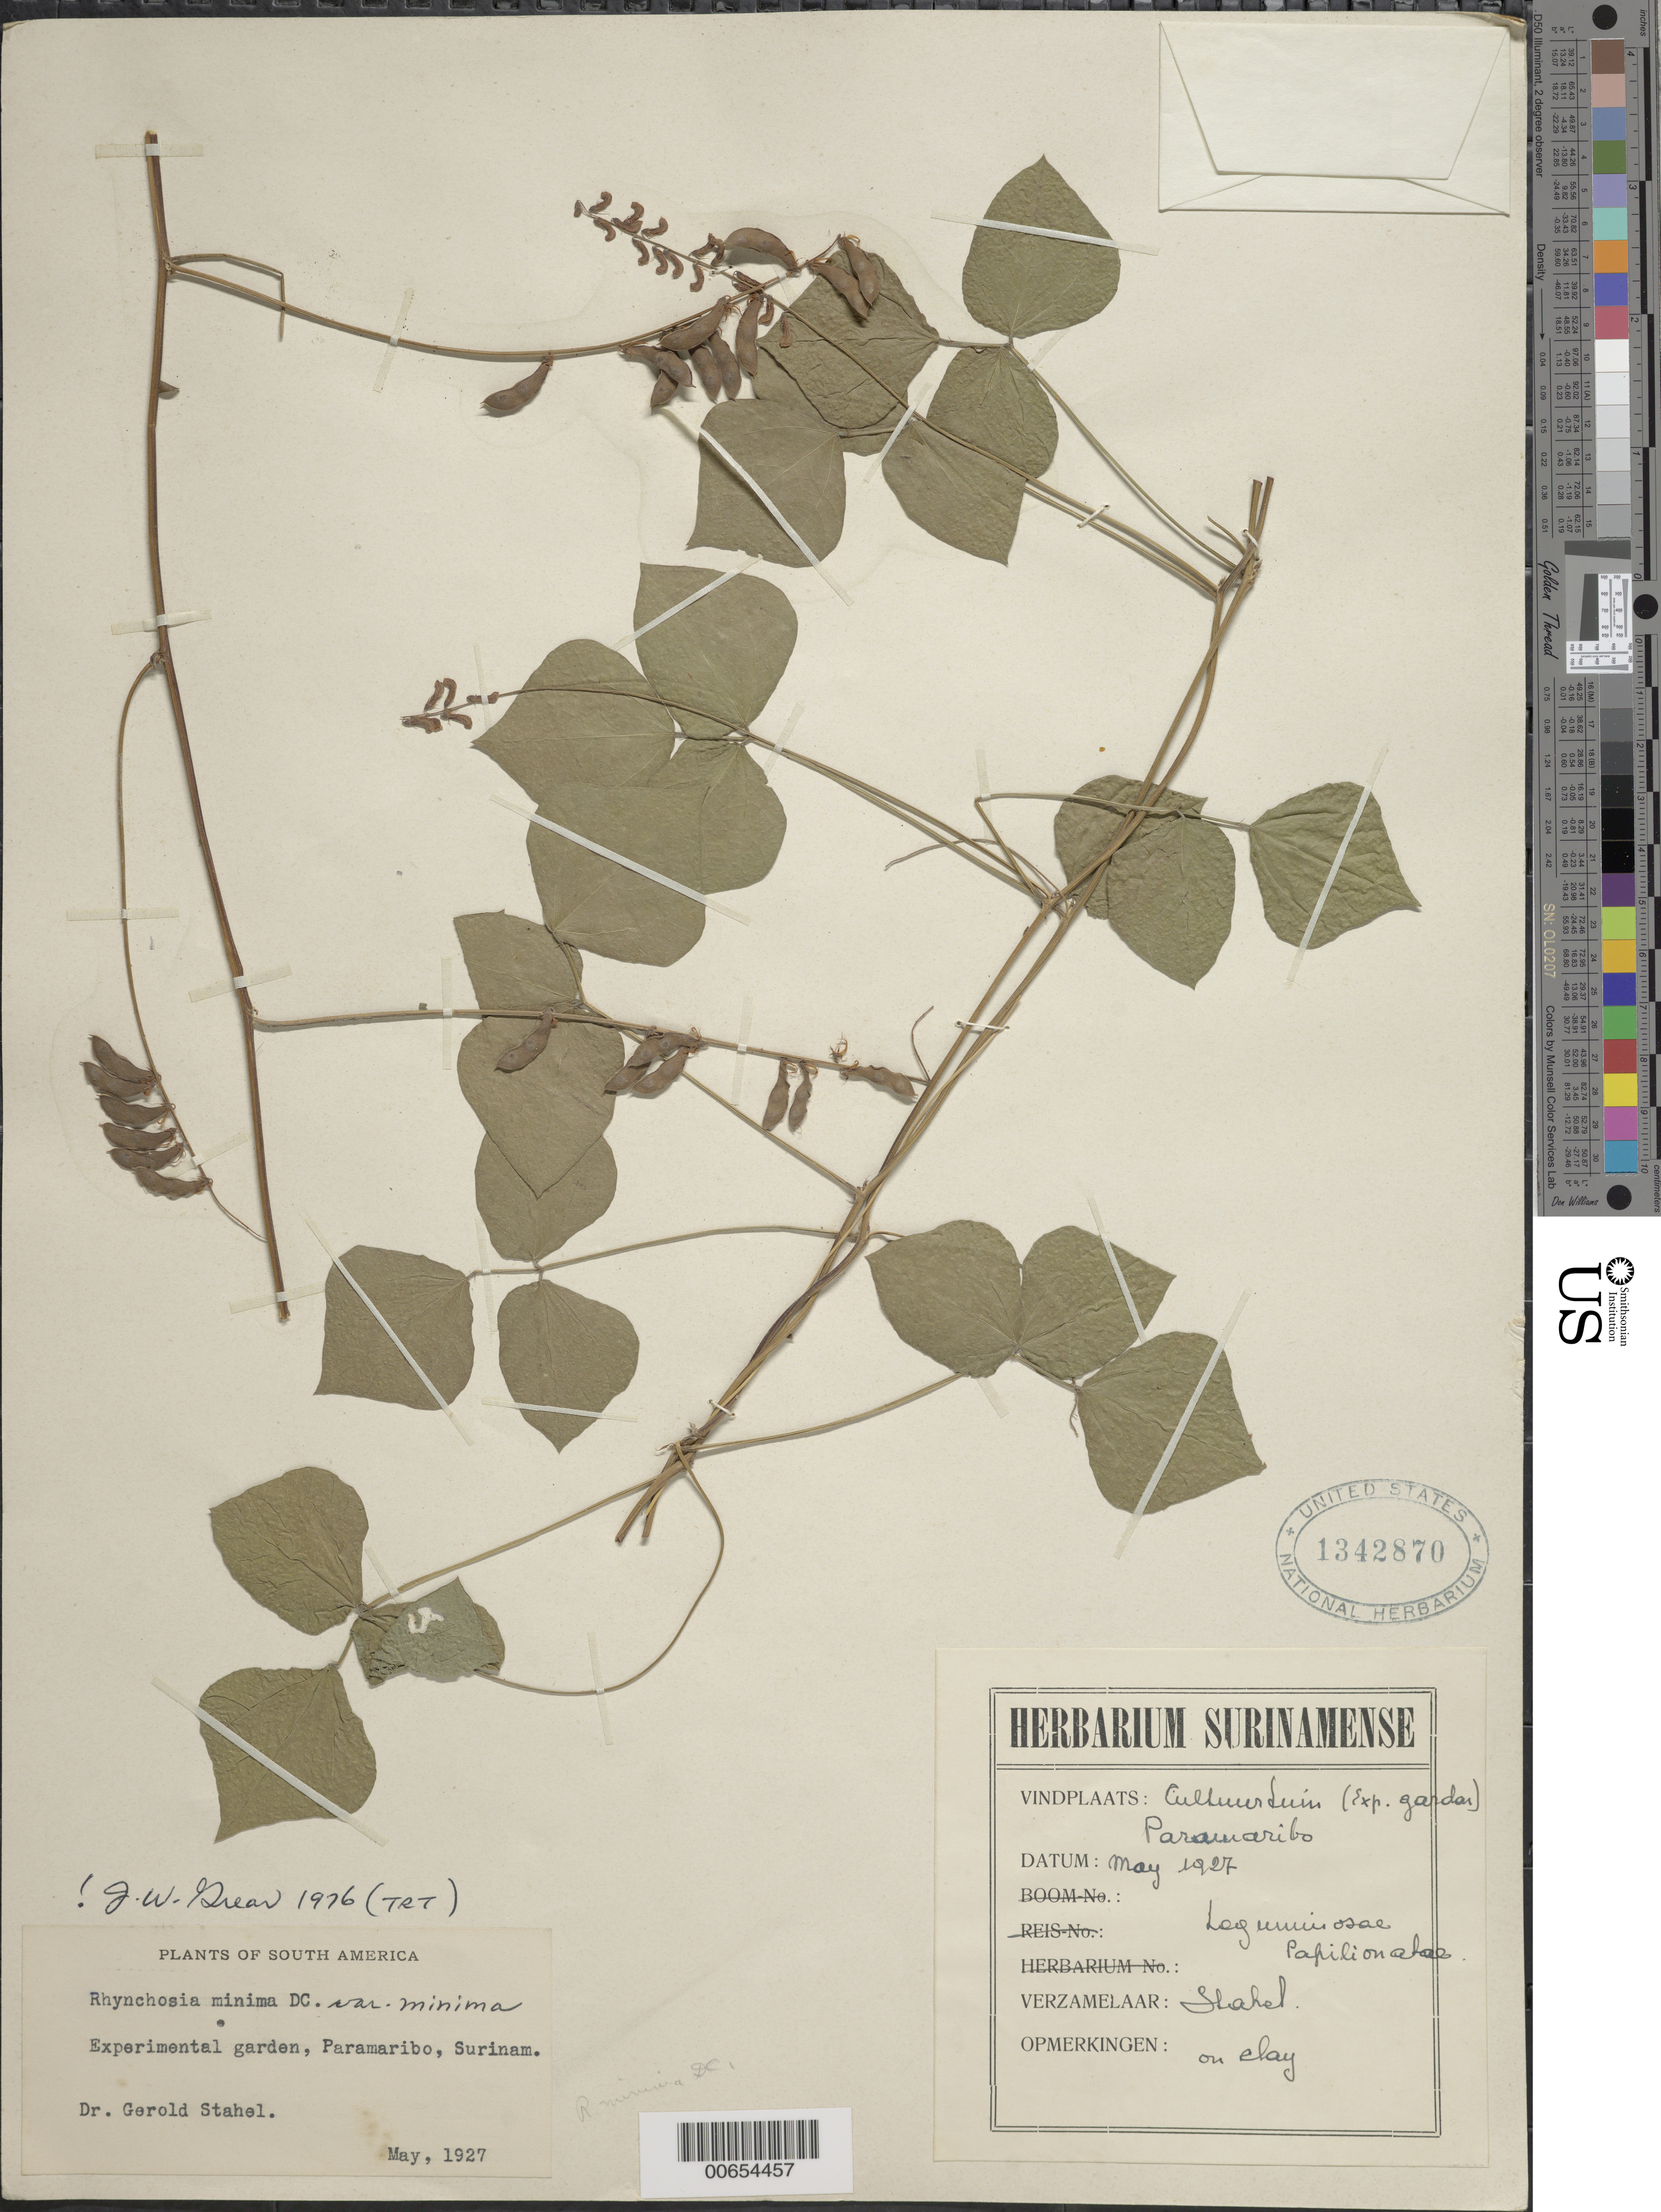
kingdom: Plantae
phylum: Tracheophyta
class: Magnoliopsida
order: Fabales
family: Fabaceae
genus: Rhynchosia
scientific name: Rhynchosia minima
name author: (L.) DC.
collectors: G. Stahel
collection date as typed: May-27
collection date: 1927-05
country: Suriname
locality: Paramaribo, Experimental Garden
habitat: Clay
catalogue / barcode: US 1342870